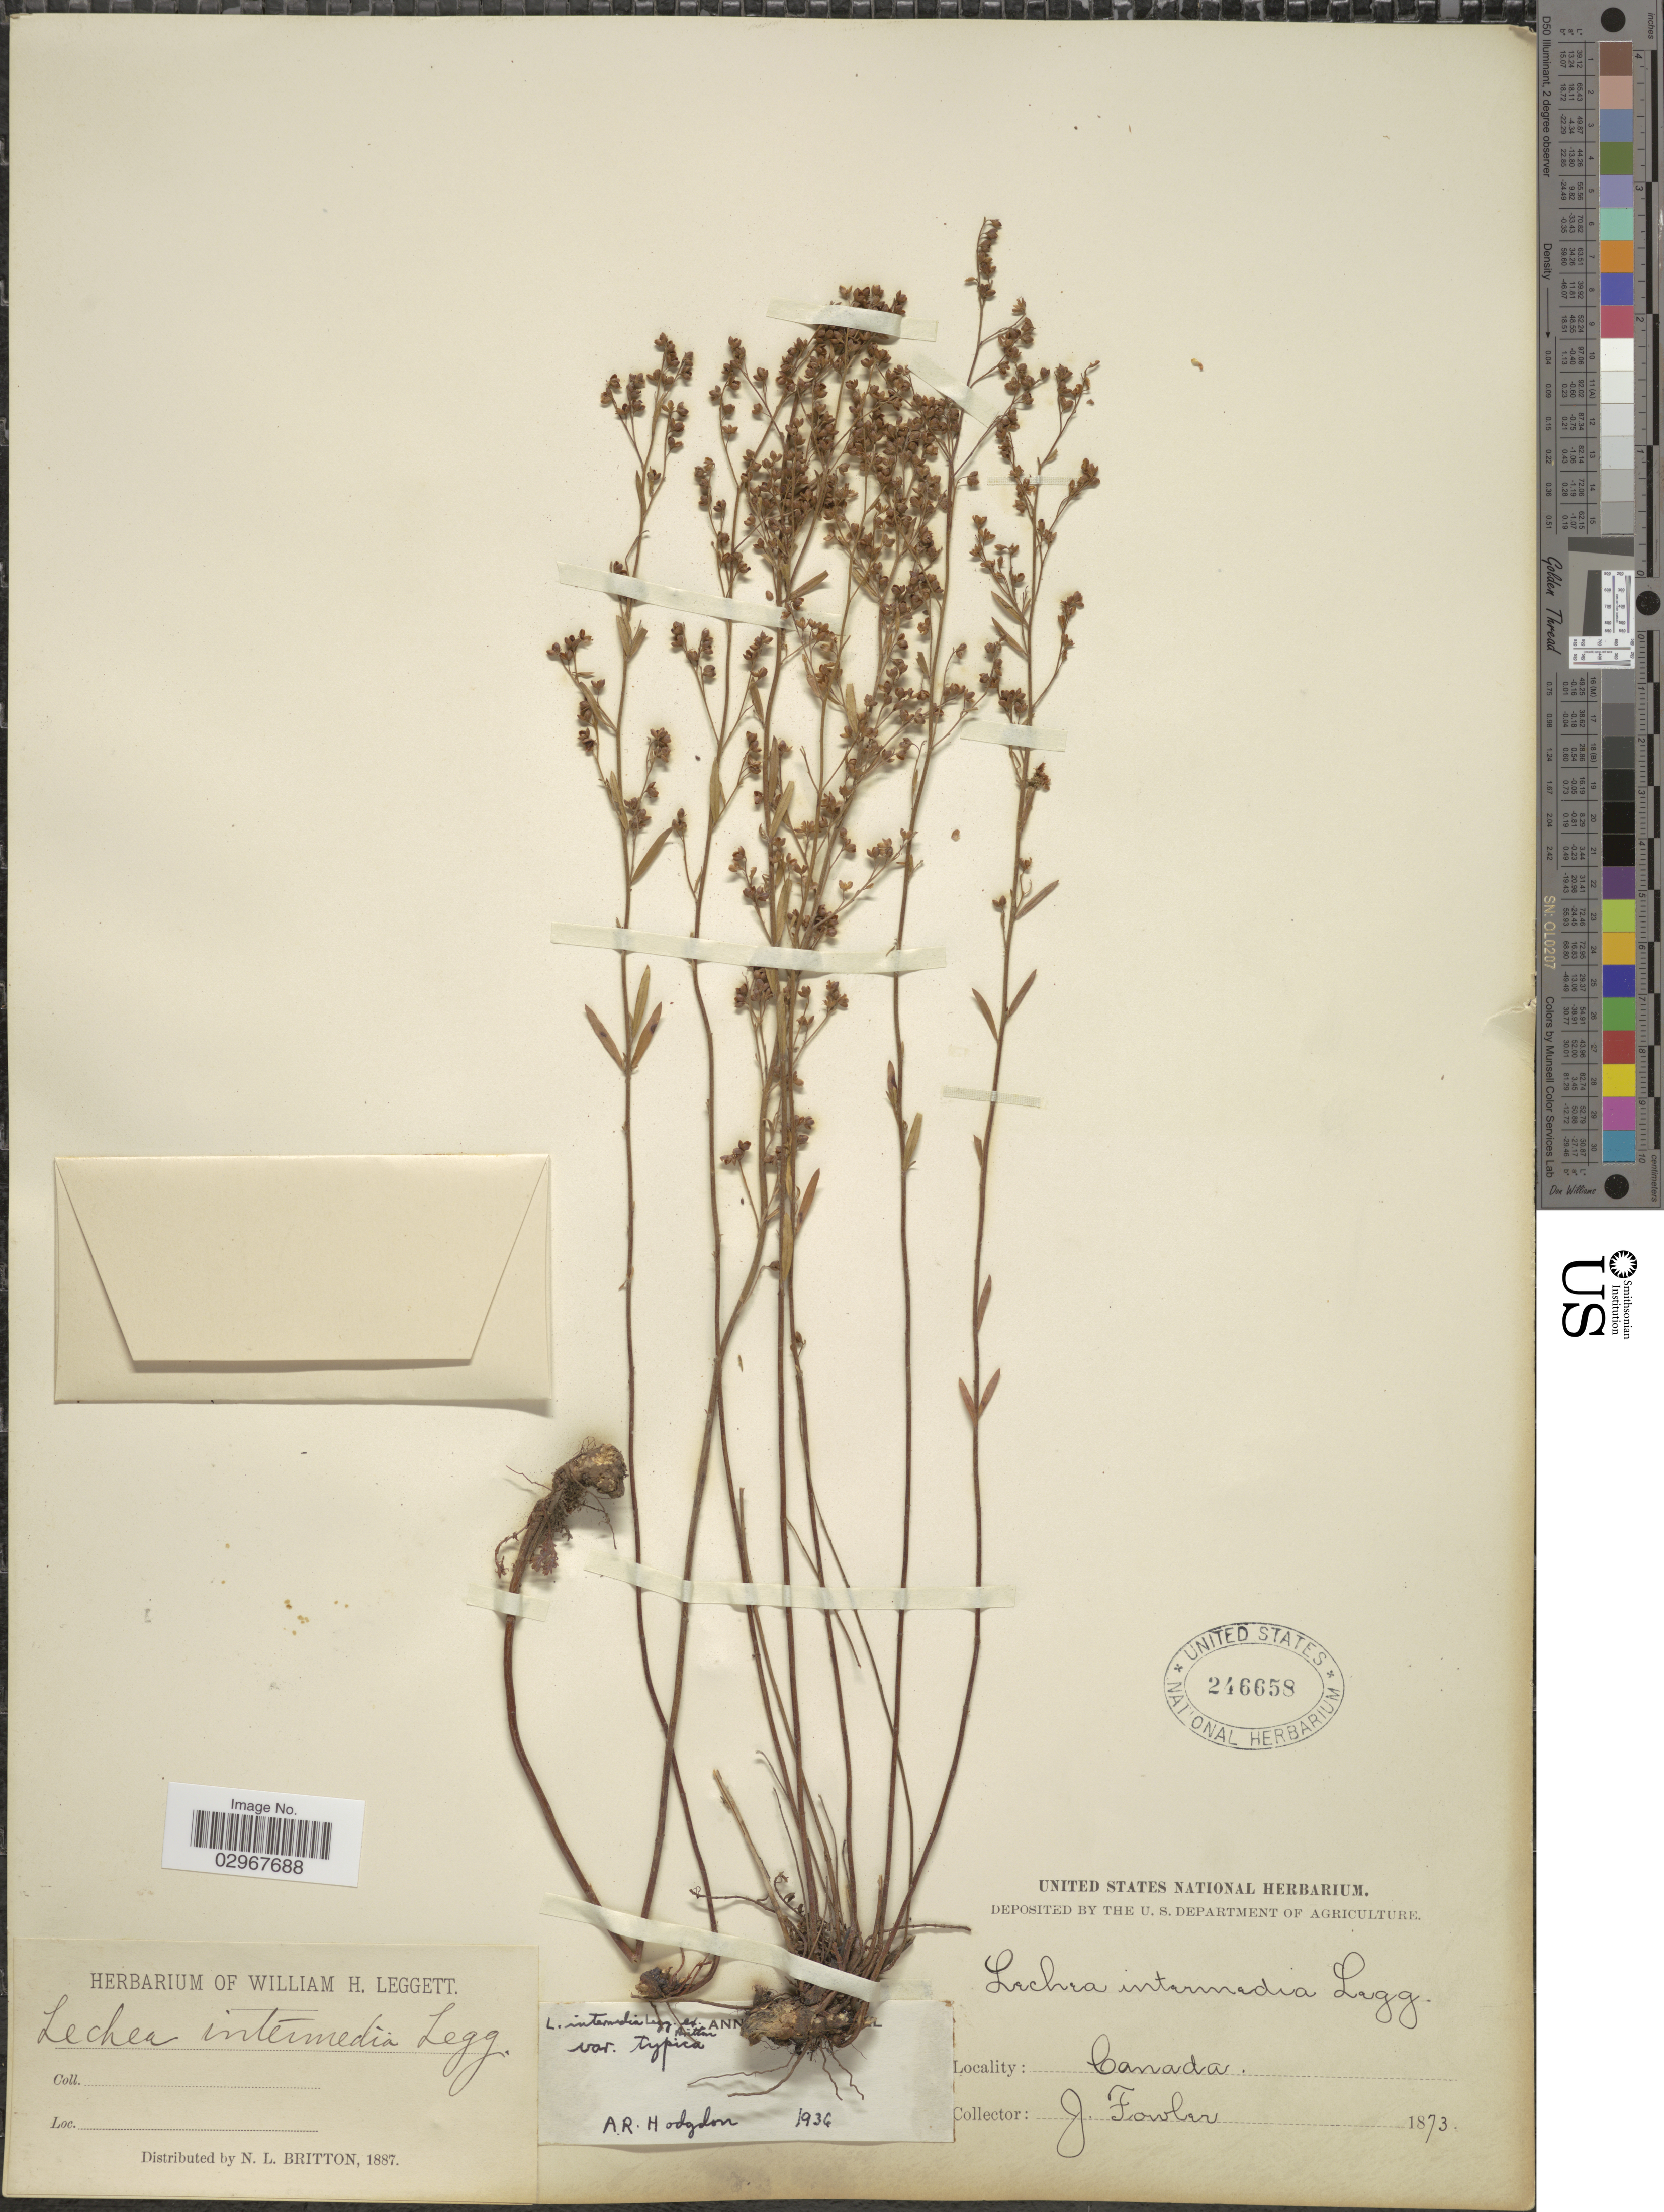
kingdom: Plantae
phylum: Tracheophyta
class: Magnoliopsida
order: Malvales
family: Cistaceae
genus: Lechea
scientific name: Lechea intermedia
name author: Legg. ex Britton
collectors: J. Fowler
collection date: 1873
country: Canada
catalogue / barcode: US 246658